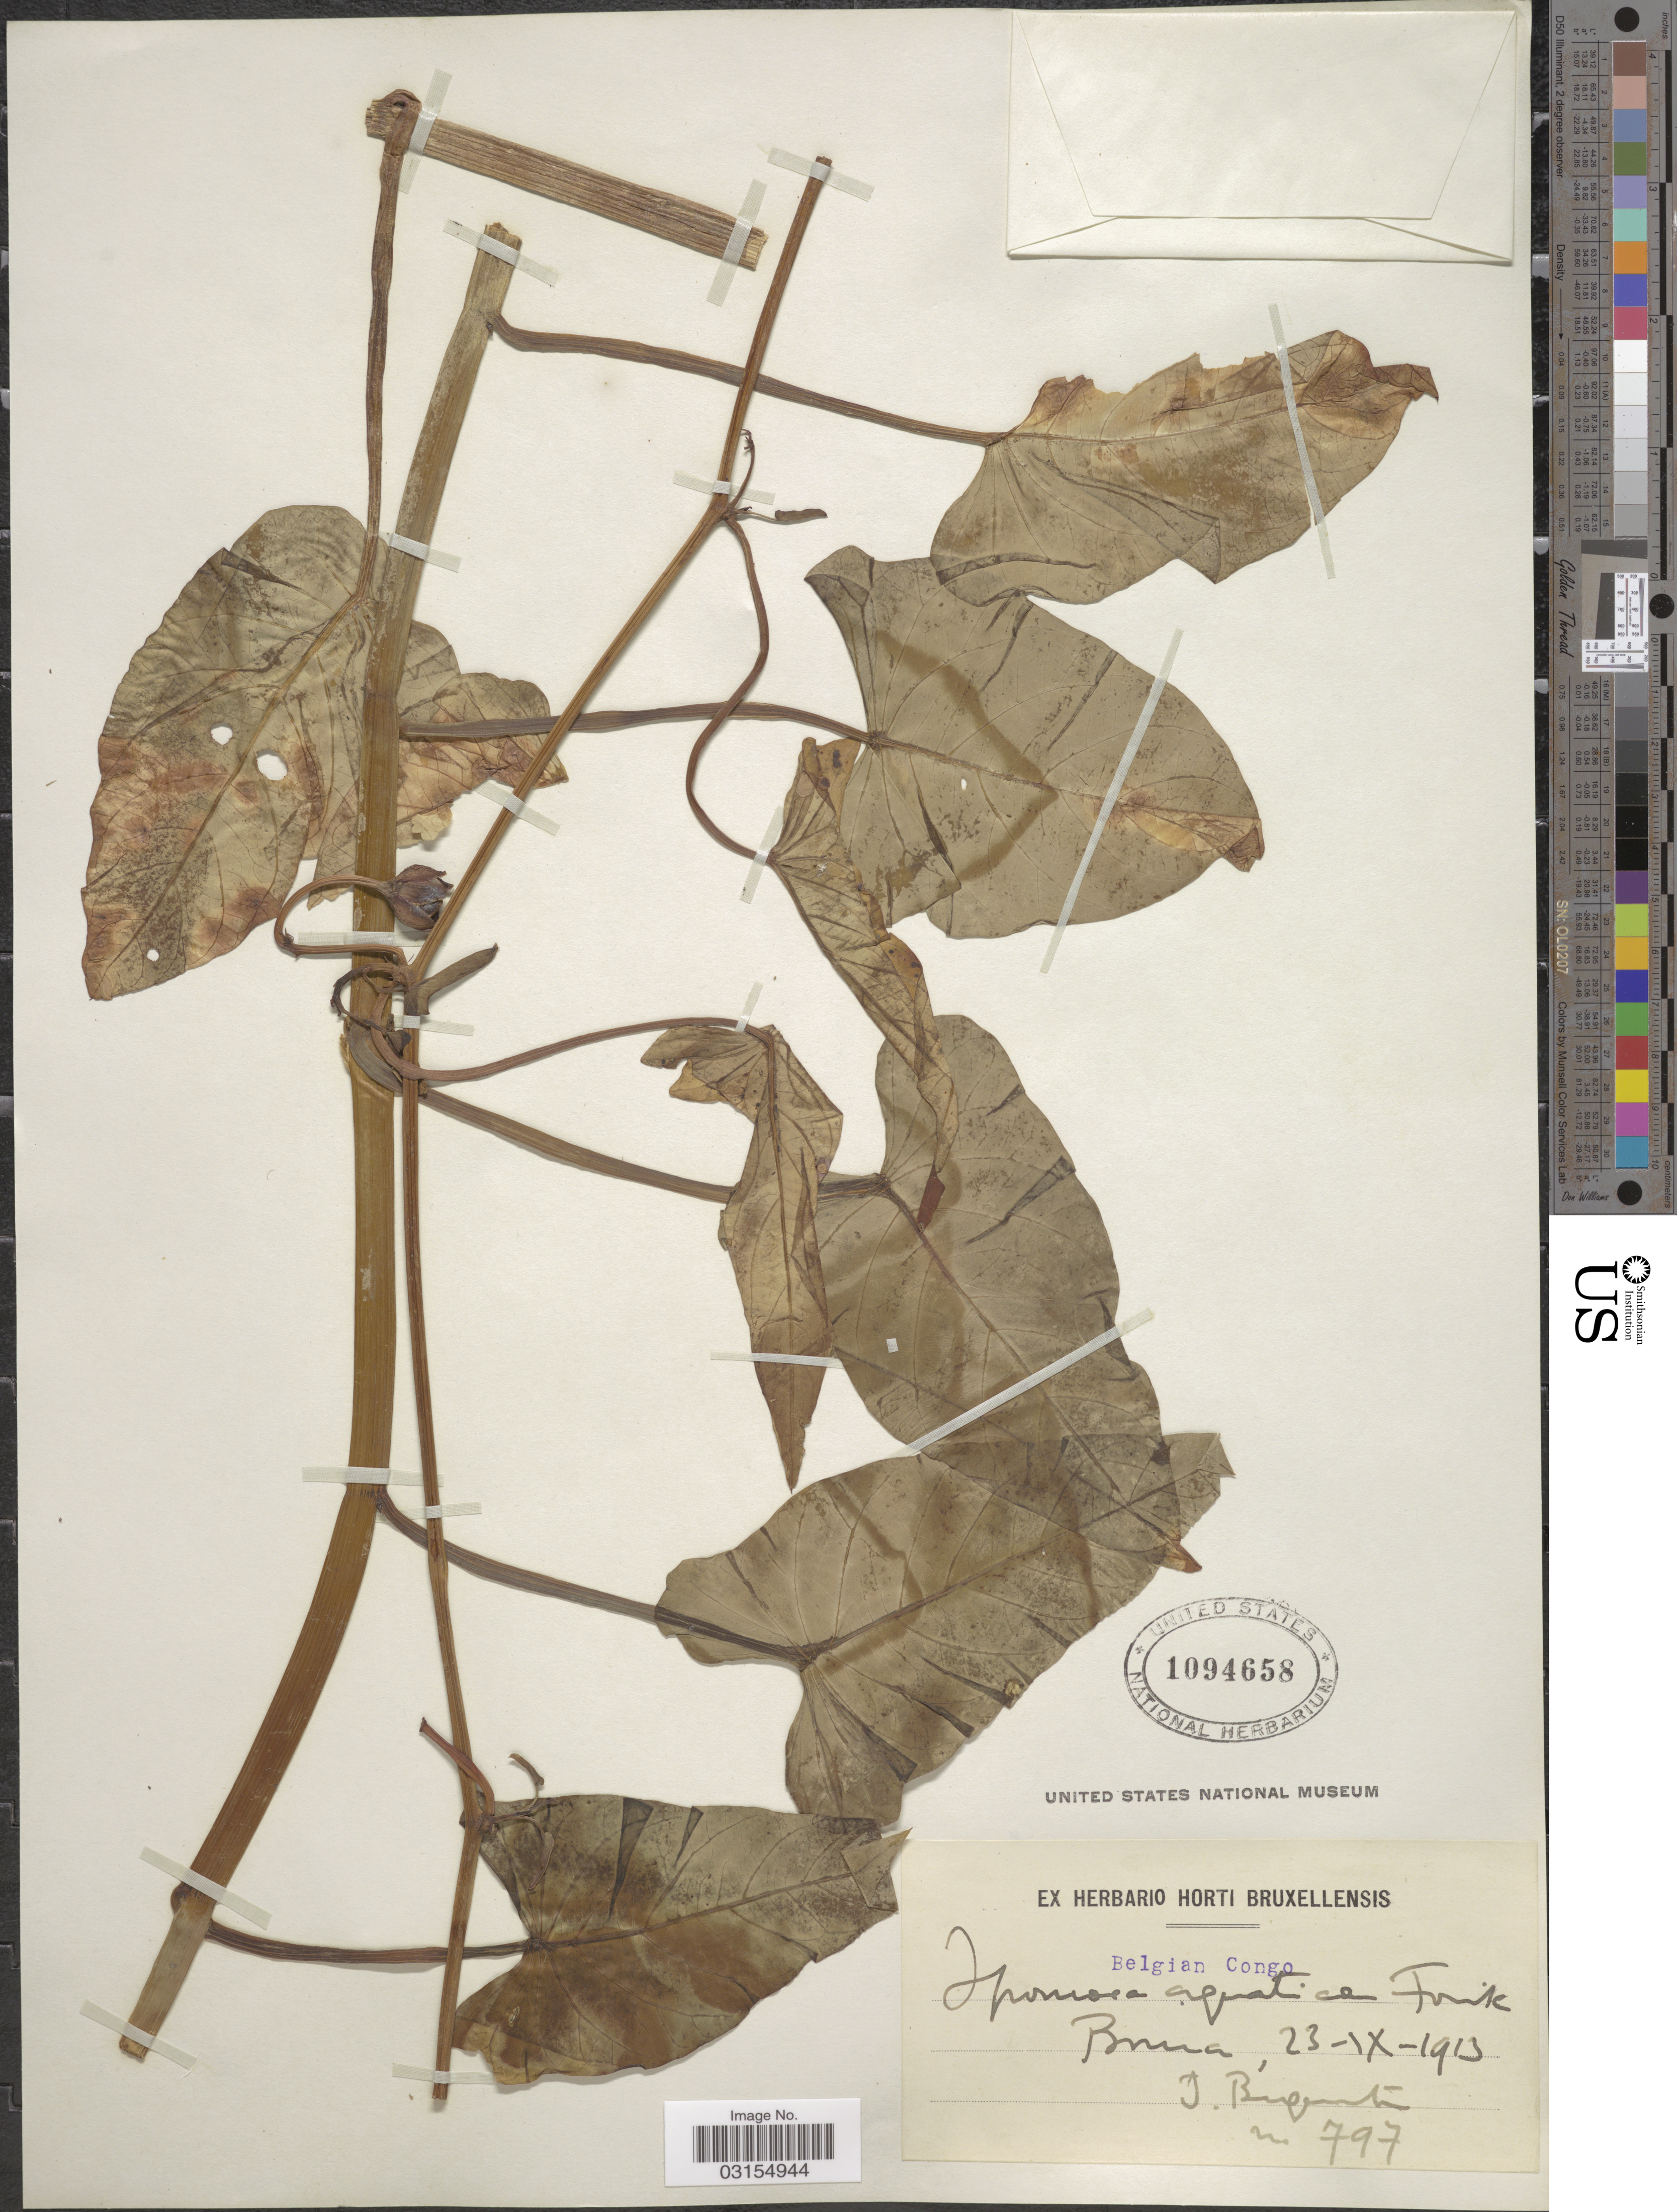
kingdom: Plantae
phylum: Tracheophyta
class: Magnoliopsida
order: Solanales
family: Convolvulaceae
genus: Ipomoea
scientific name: Ipomoea aquatica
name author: Forssk.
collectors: J. Becquaert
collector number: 797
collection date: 1913-09-23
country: Congo, Democratic Republic of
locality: Belgian Congo. Buna.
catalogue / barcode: US 1094658